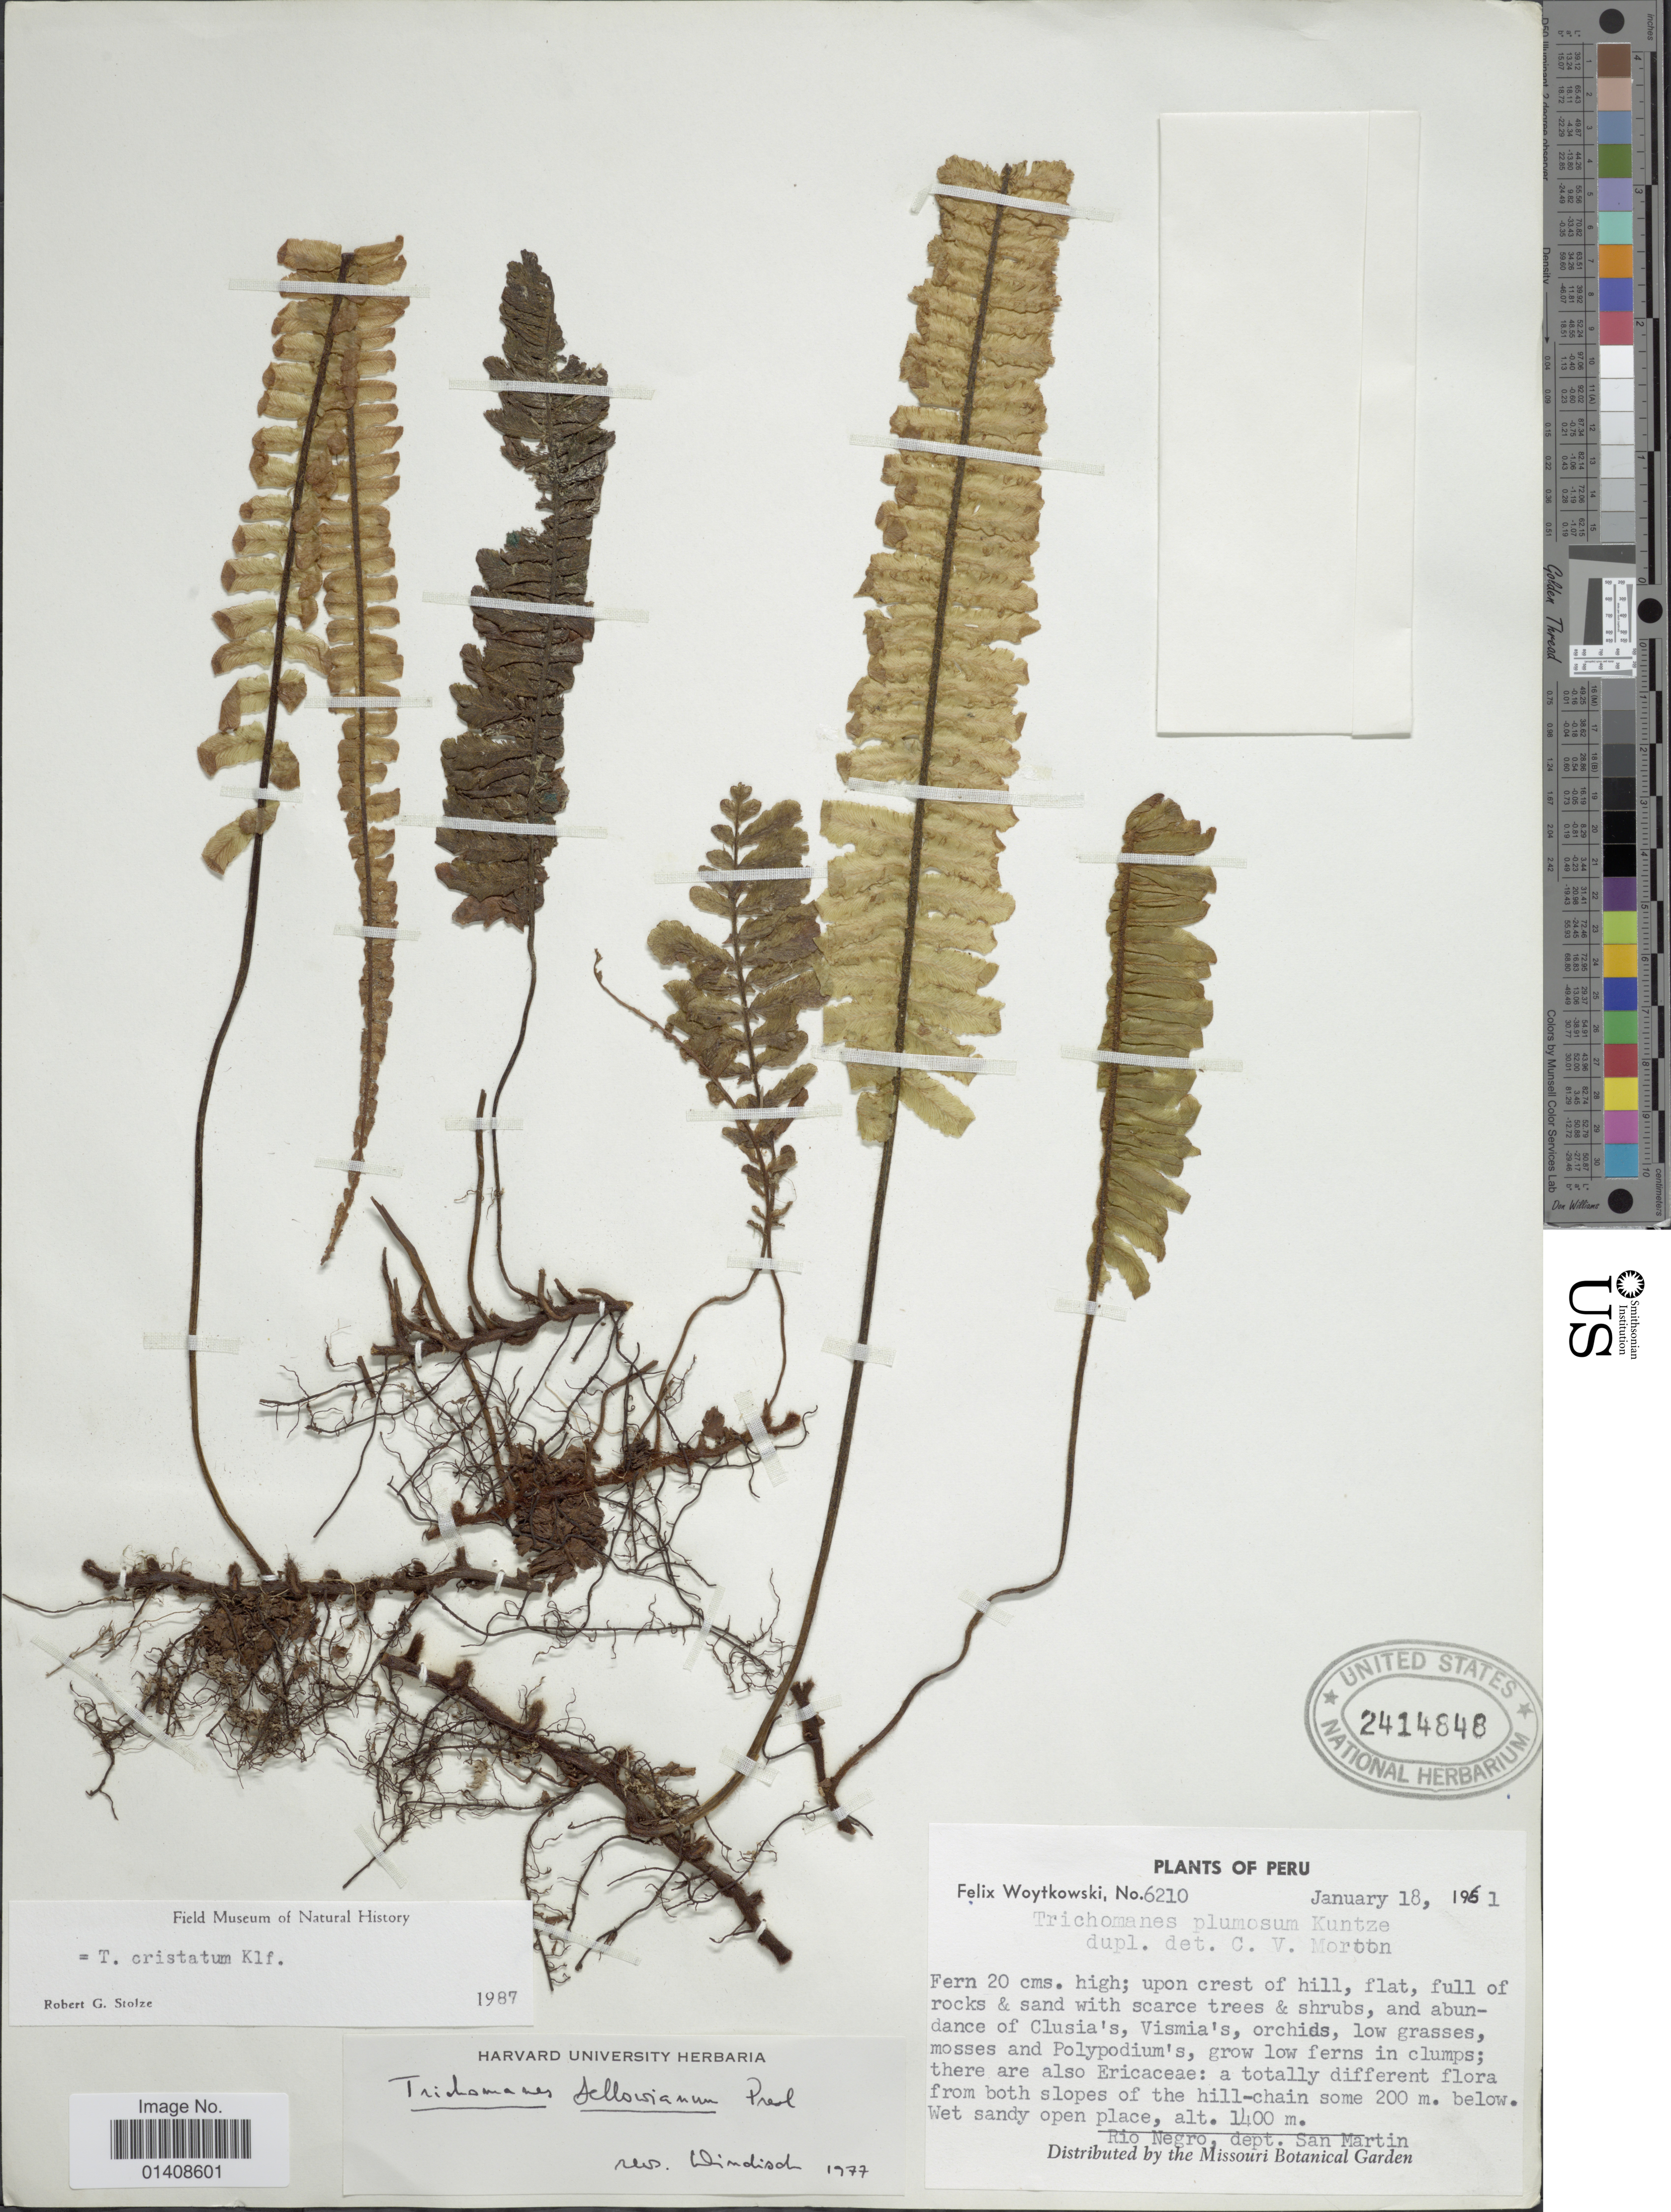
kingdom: Plantae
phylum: Tracheophyta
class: Polypodiopsida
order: Hymenophyllales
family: Hymenophyllaceae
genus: Trichomanes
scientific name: Trichomanes cristatum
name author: Kaulf.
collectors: F. Woytkowski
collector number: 6210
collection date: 1961-01-18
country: Peru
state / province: San Martín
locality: Rio Negro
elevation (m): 1400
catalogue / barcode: US 2414848